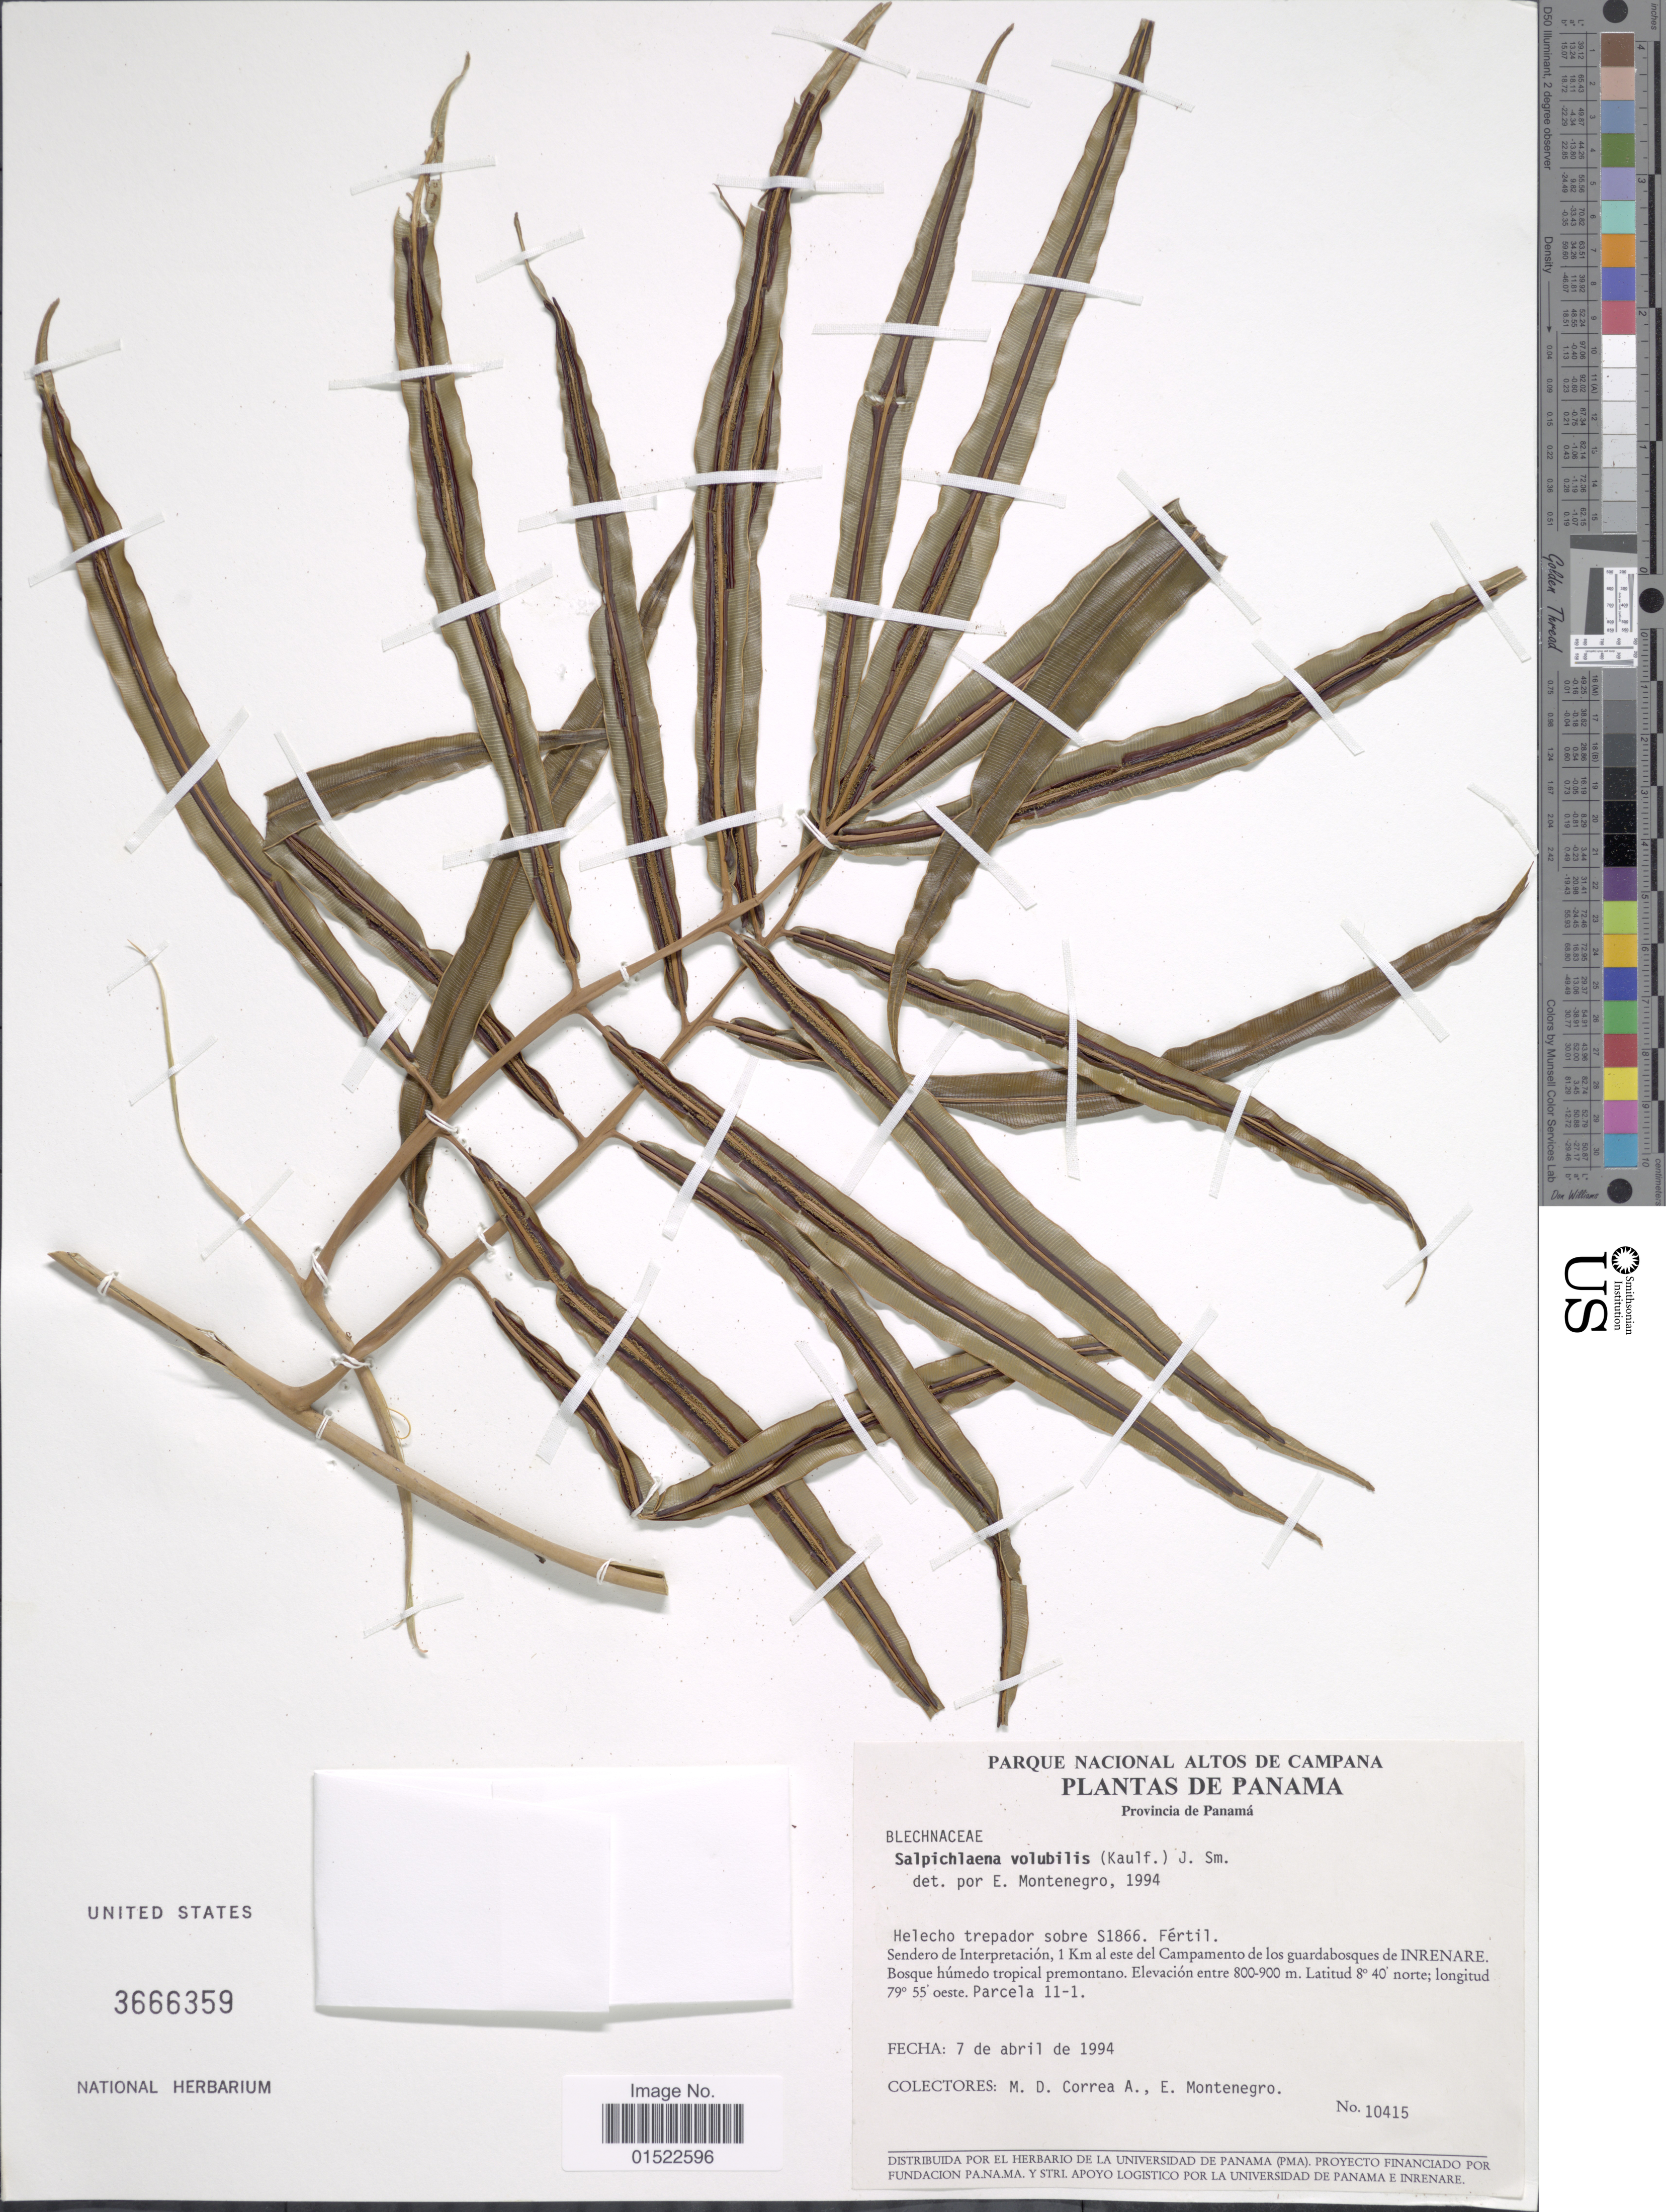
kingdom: Plantae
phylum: Tracheophyta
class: Polypodiopsida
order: Polypodiales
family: Blechnaceae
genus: Salpichlaena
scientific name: Salpichlaena volubilis subsp. thalassica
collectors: M. D. Corrêa-A. & E. Montenegro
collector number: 10415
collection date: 1994-04-07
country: Panama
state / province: Panamá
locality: Helecho trepador sobre S1866, fertil, Sendero de Interpretacion, 1 Km al este del Campamento de los guardabosques de INRENARE, Bosque humedo tropical premontano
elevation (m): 800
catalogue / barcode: US 3666359